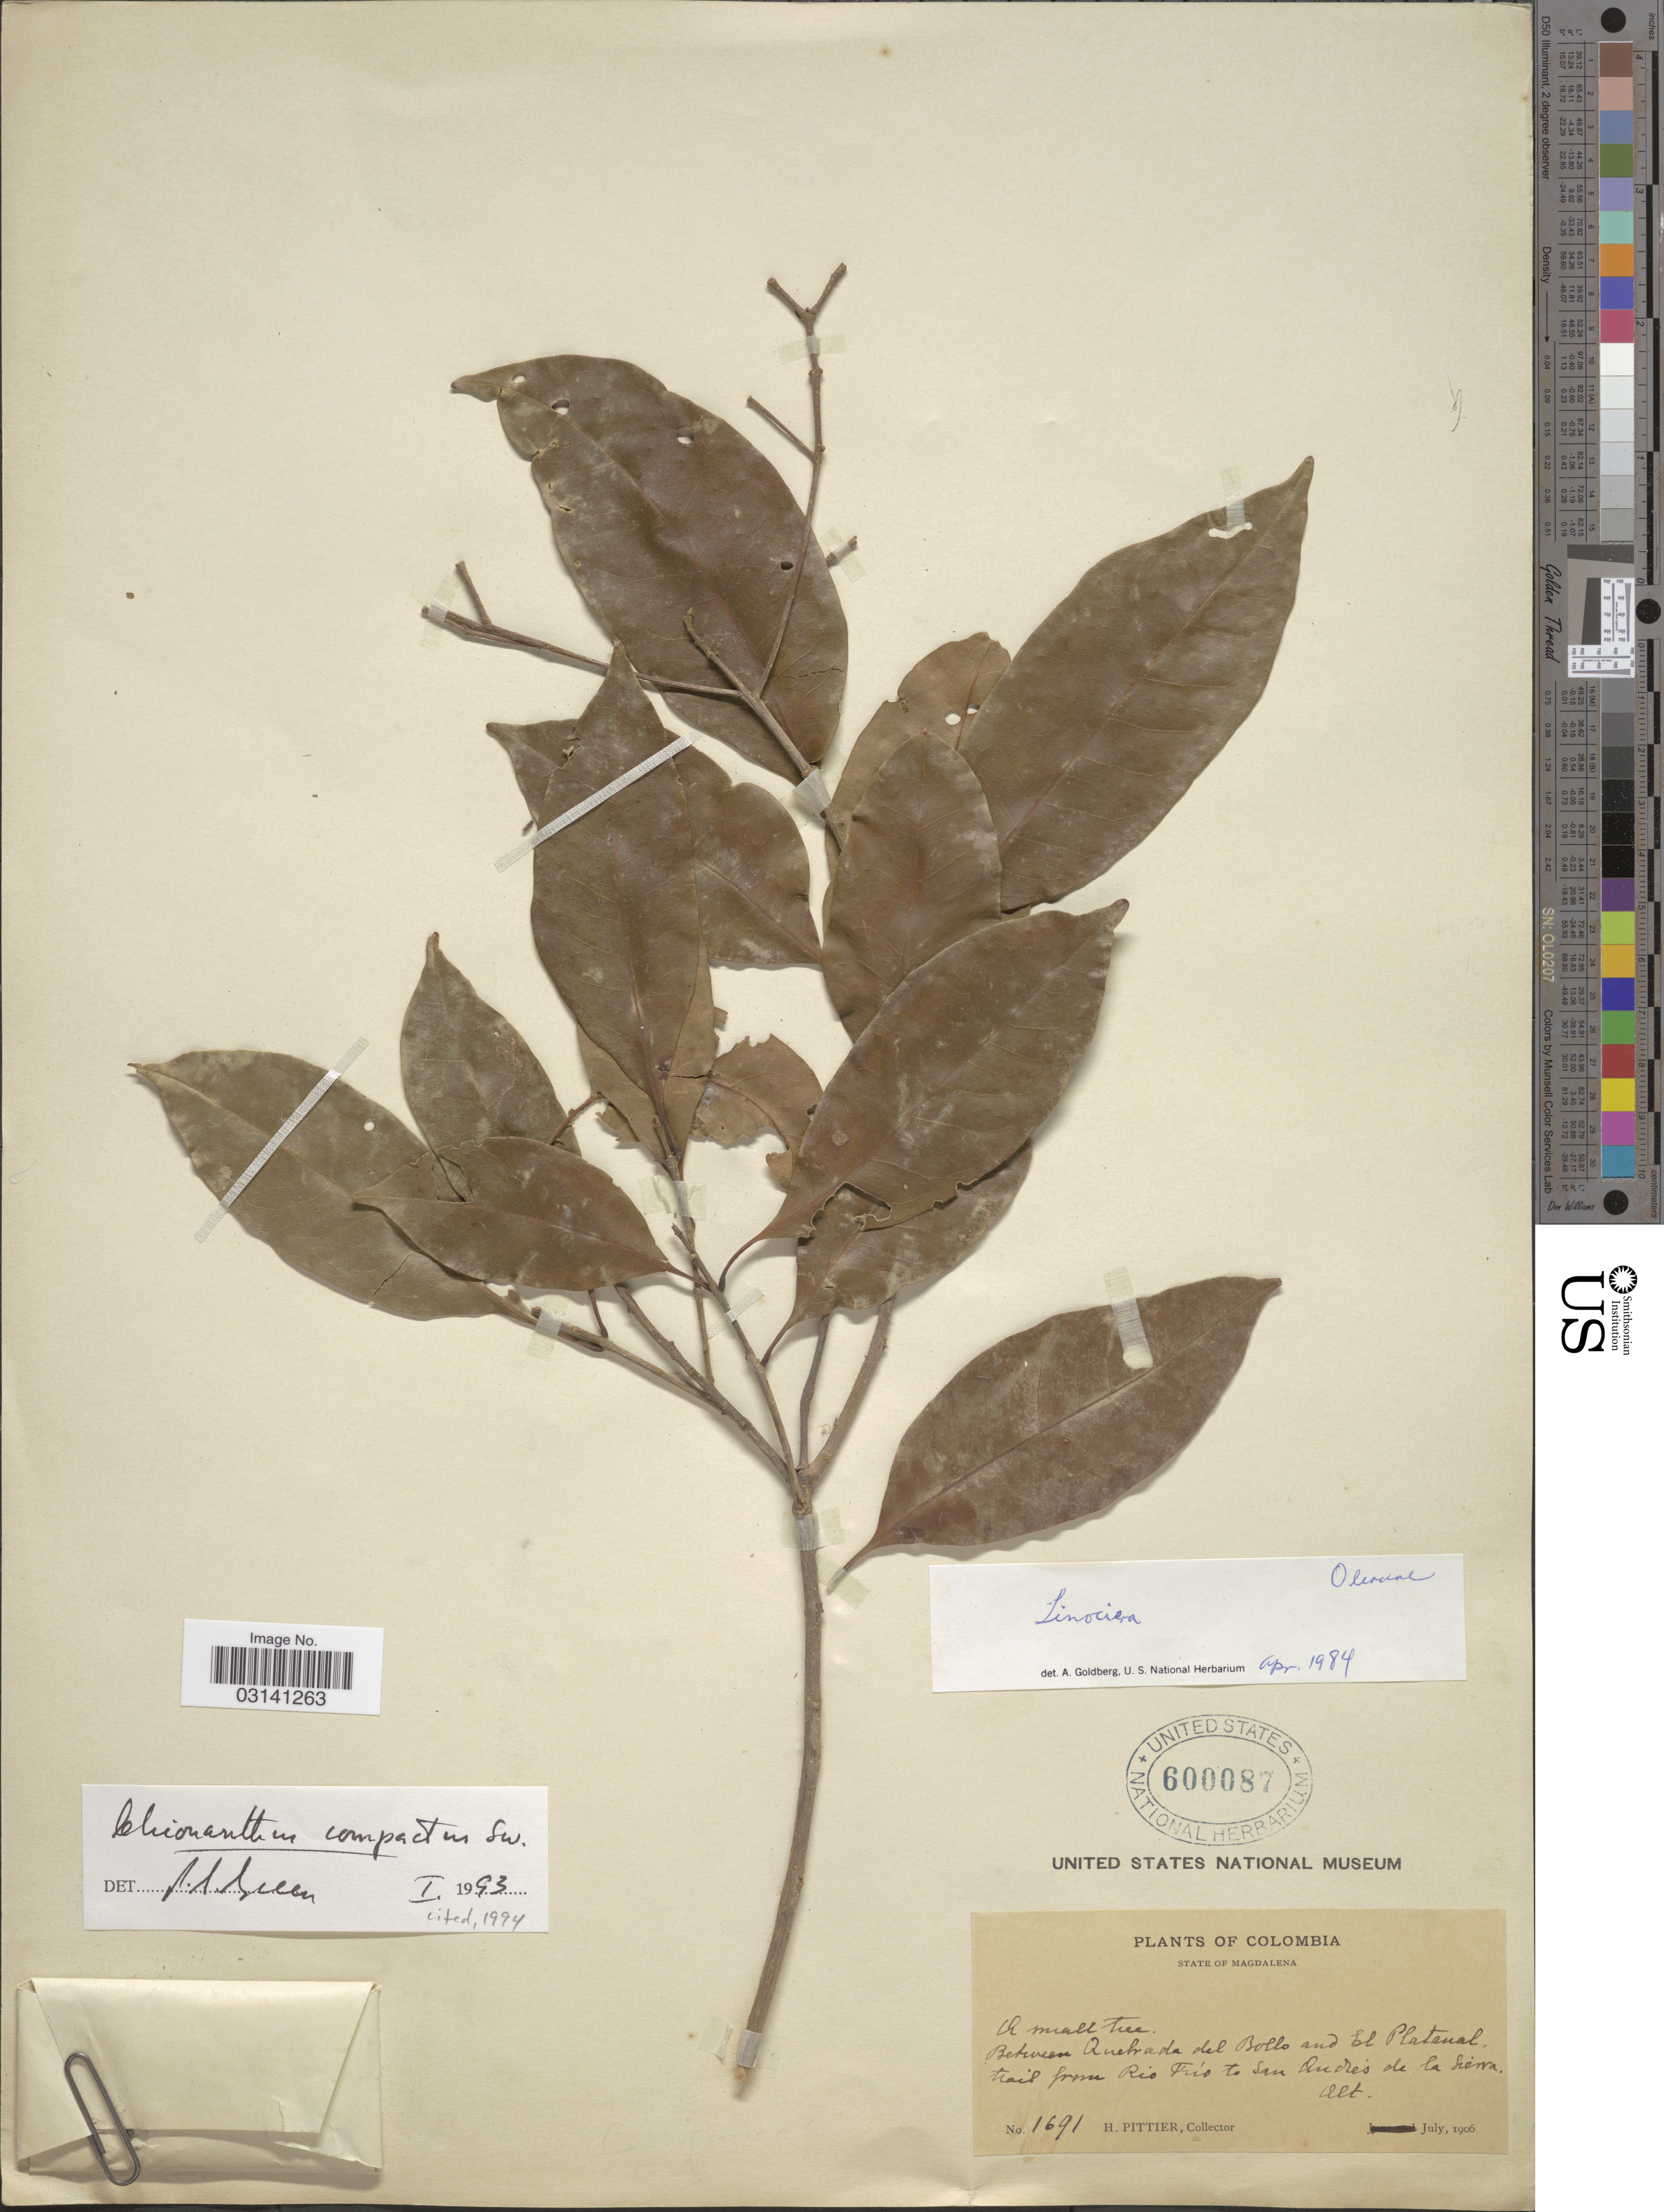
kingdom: Plantae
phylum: Tracheophyta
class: Magnoliopsida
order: Lamiales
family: Oleaceae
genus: Chionanthus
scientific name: Chionanthus compactus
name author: Sw.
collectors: H. F. Pittier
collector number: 1691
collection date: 1906-07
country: Colombia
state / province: Magdalena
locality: Between Quebrada del Bollo and El Platanal, trail from Rio Frío to San Andrés de la Sierra.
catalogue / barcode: US 600087